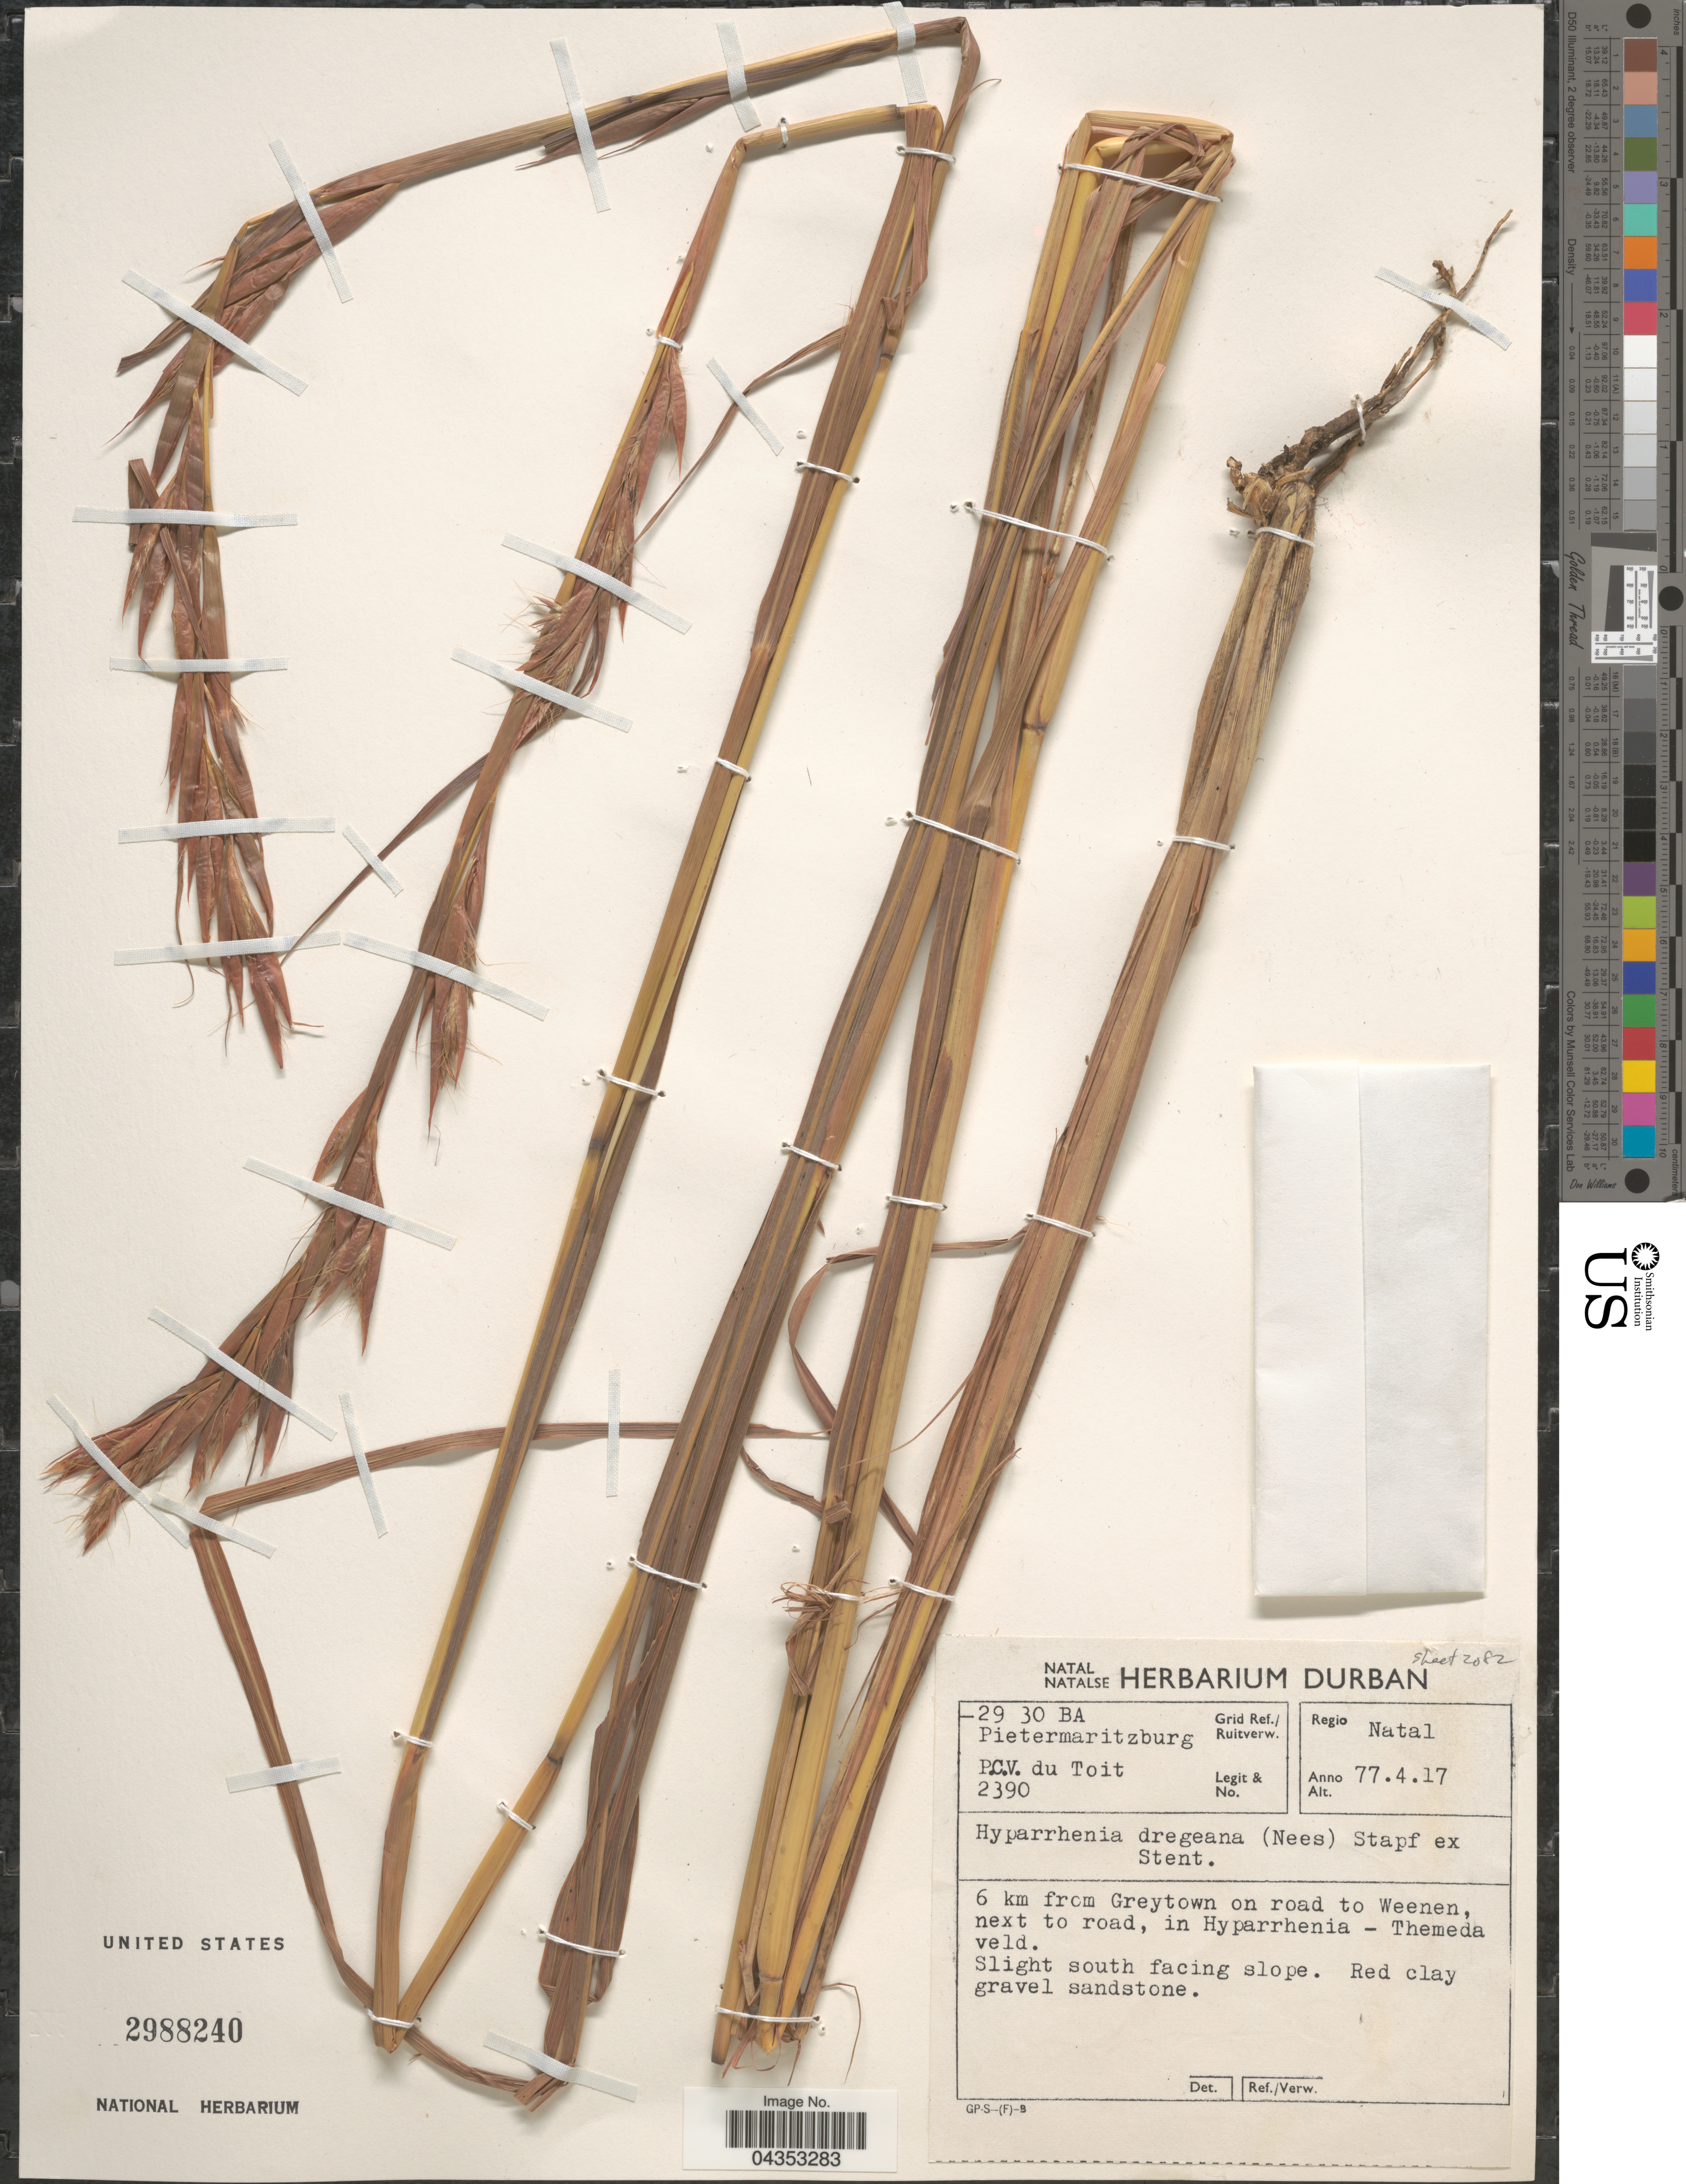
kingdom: Plantae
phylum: Tracheophyta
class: Liliopsida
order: Poales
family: Poaceae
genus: Hyparrhenia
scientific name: Hyparrhenia dregeana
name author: (Nees) Stapf ex Stent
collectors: P. Du Toit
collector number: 2390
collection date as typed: Transcribed d/m/y: 17/4/77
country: South Africa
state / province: KwaZulu-Natal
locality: Grid Ref./Ruitverw. 29 30 BA Pietermaritzburg. Regio Natal. 6 km from Greytown on road to Weenen, next to road, in Hyparrhenia - Themeda veld. Slight south facing slope.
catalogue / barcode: US 2988240